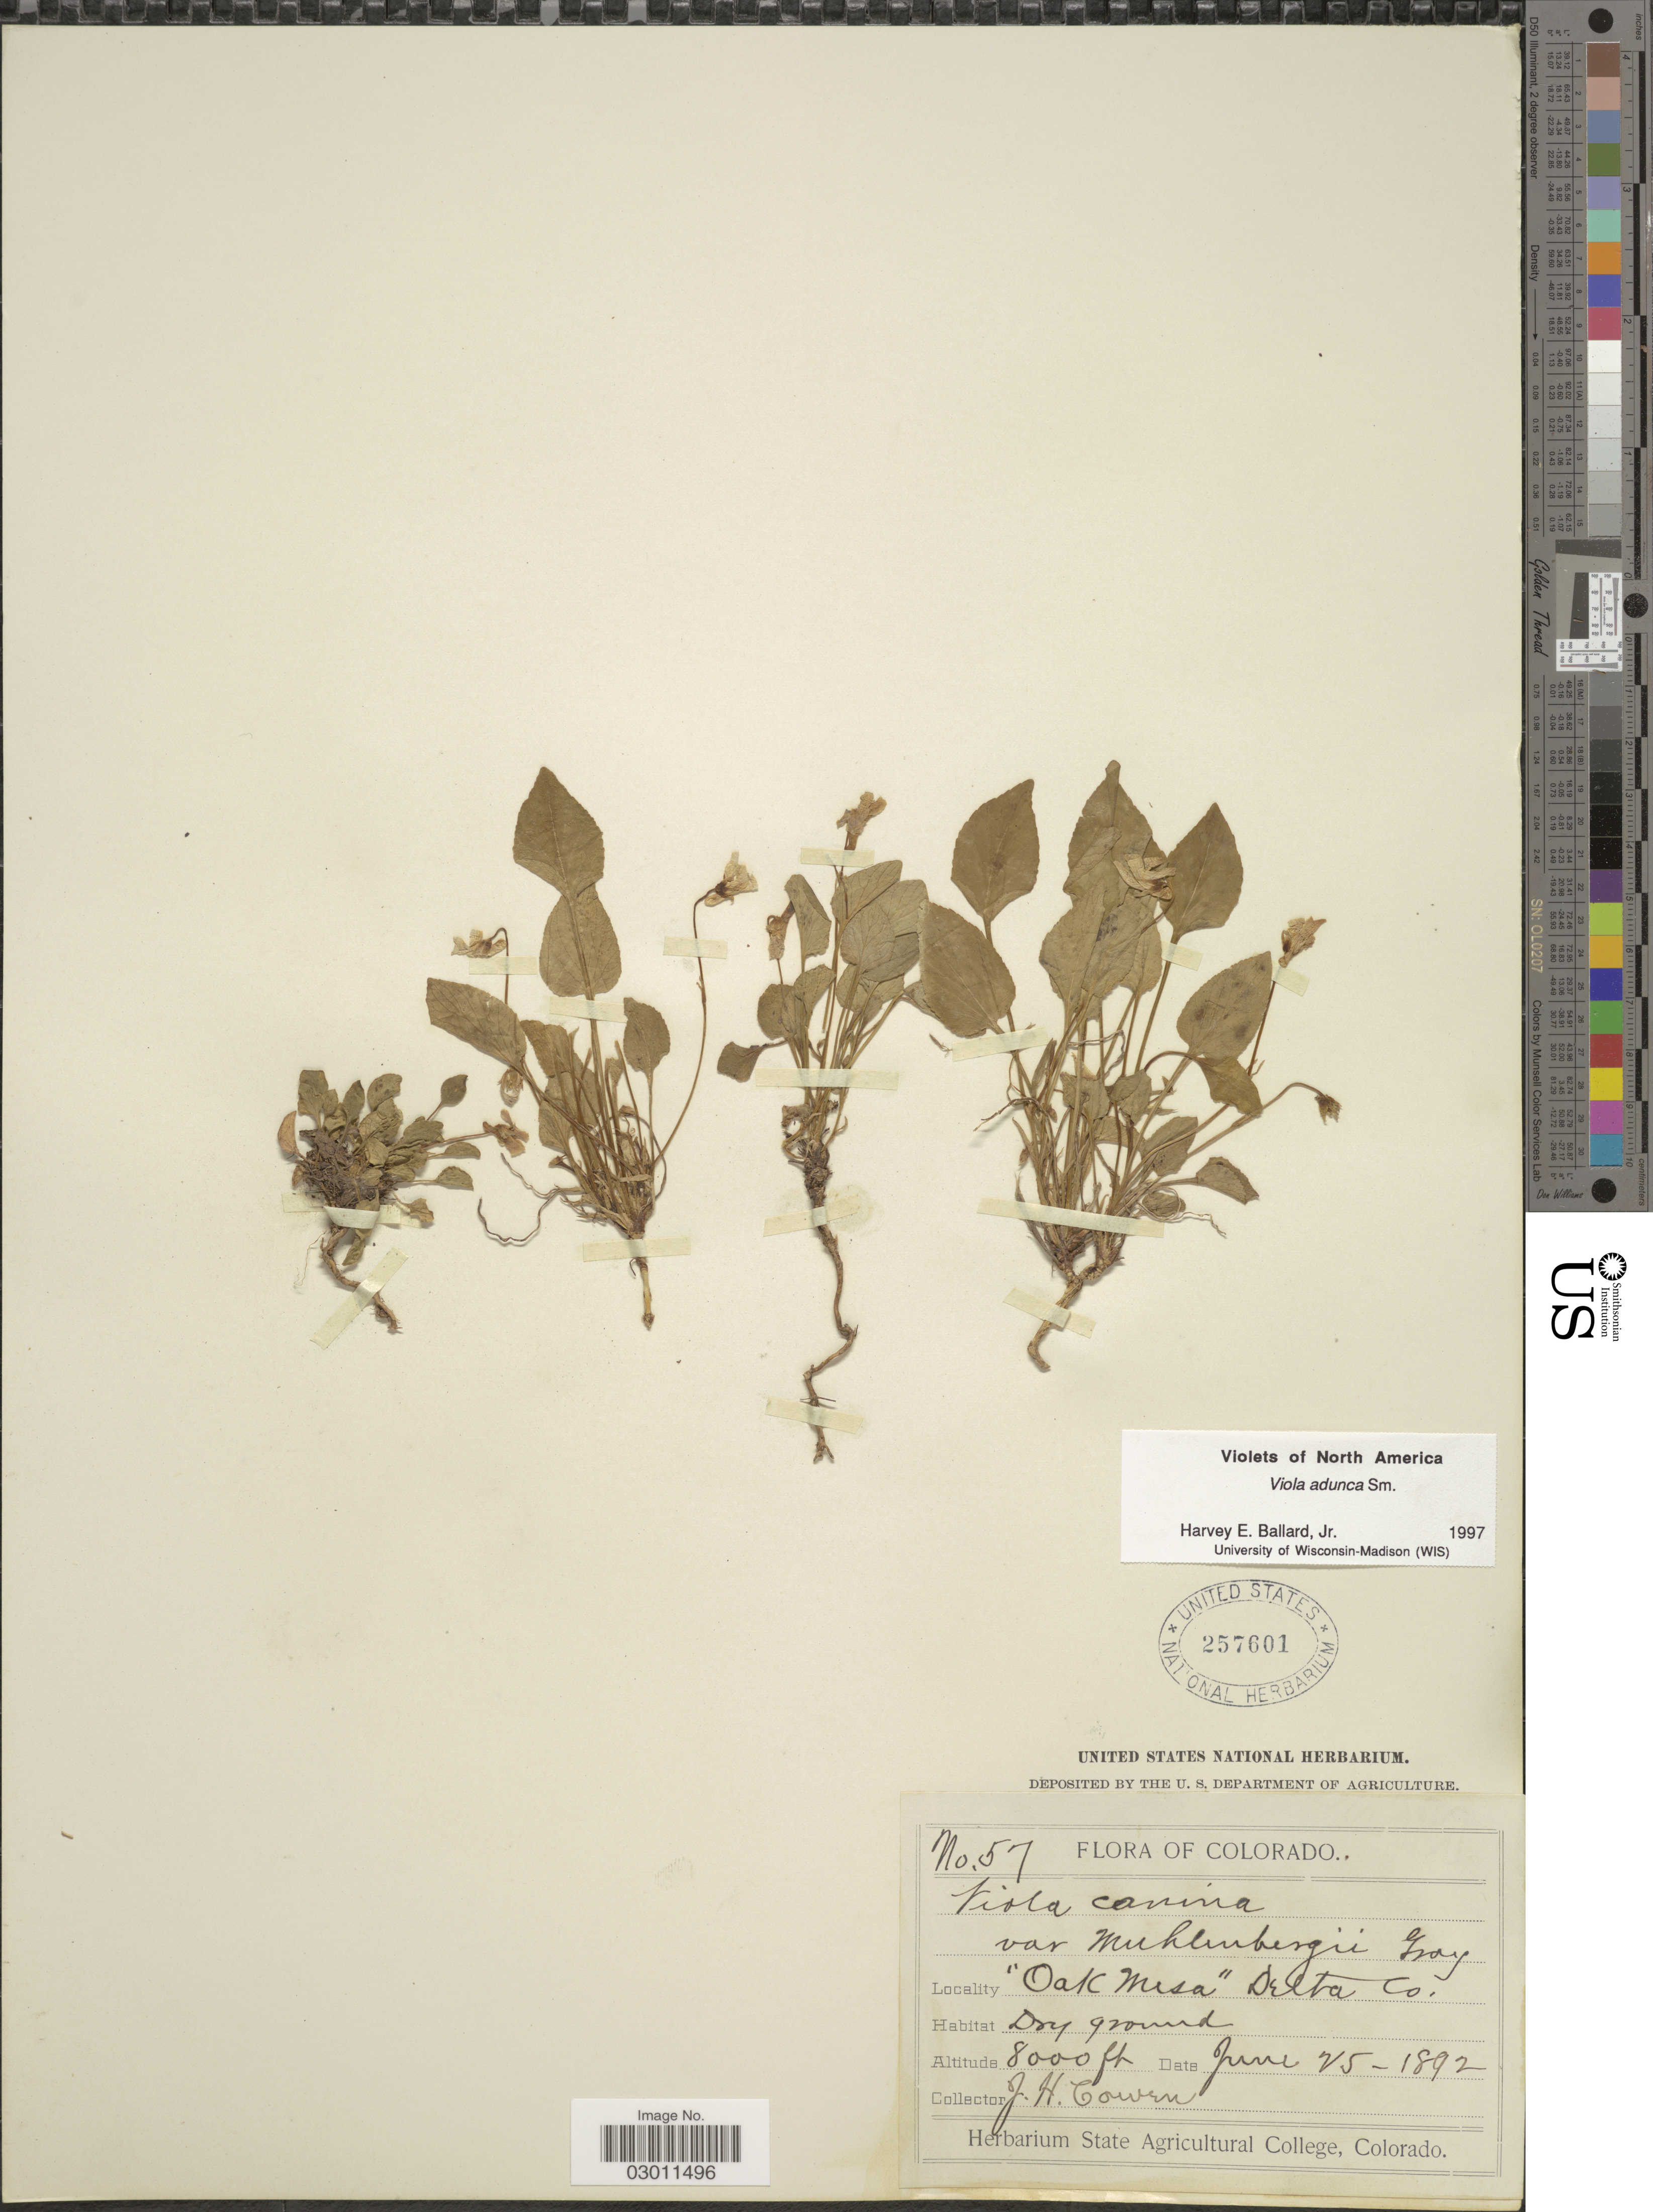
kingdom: Plantae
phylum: Tracheophyta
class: Magnoliopsida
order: Malpighiales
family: Violaceae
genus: Viola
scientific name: Viola adunca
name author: Sm.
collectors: J. H. Cowen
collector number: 57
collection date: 1892-06-25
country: United States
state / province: Colorado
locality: Oak Mesa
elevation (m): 2438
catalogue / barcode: US 257601